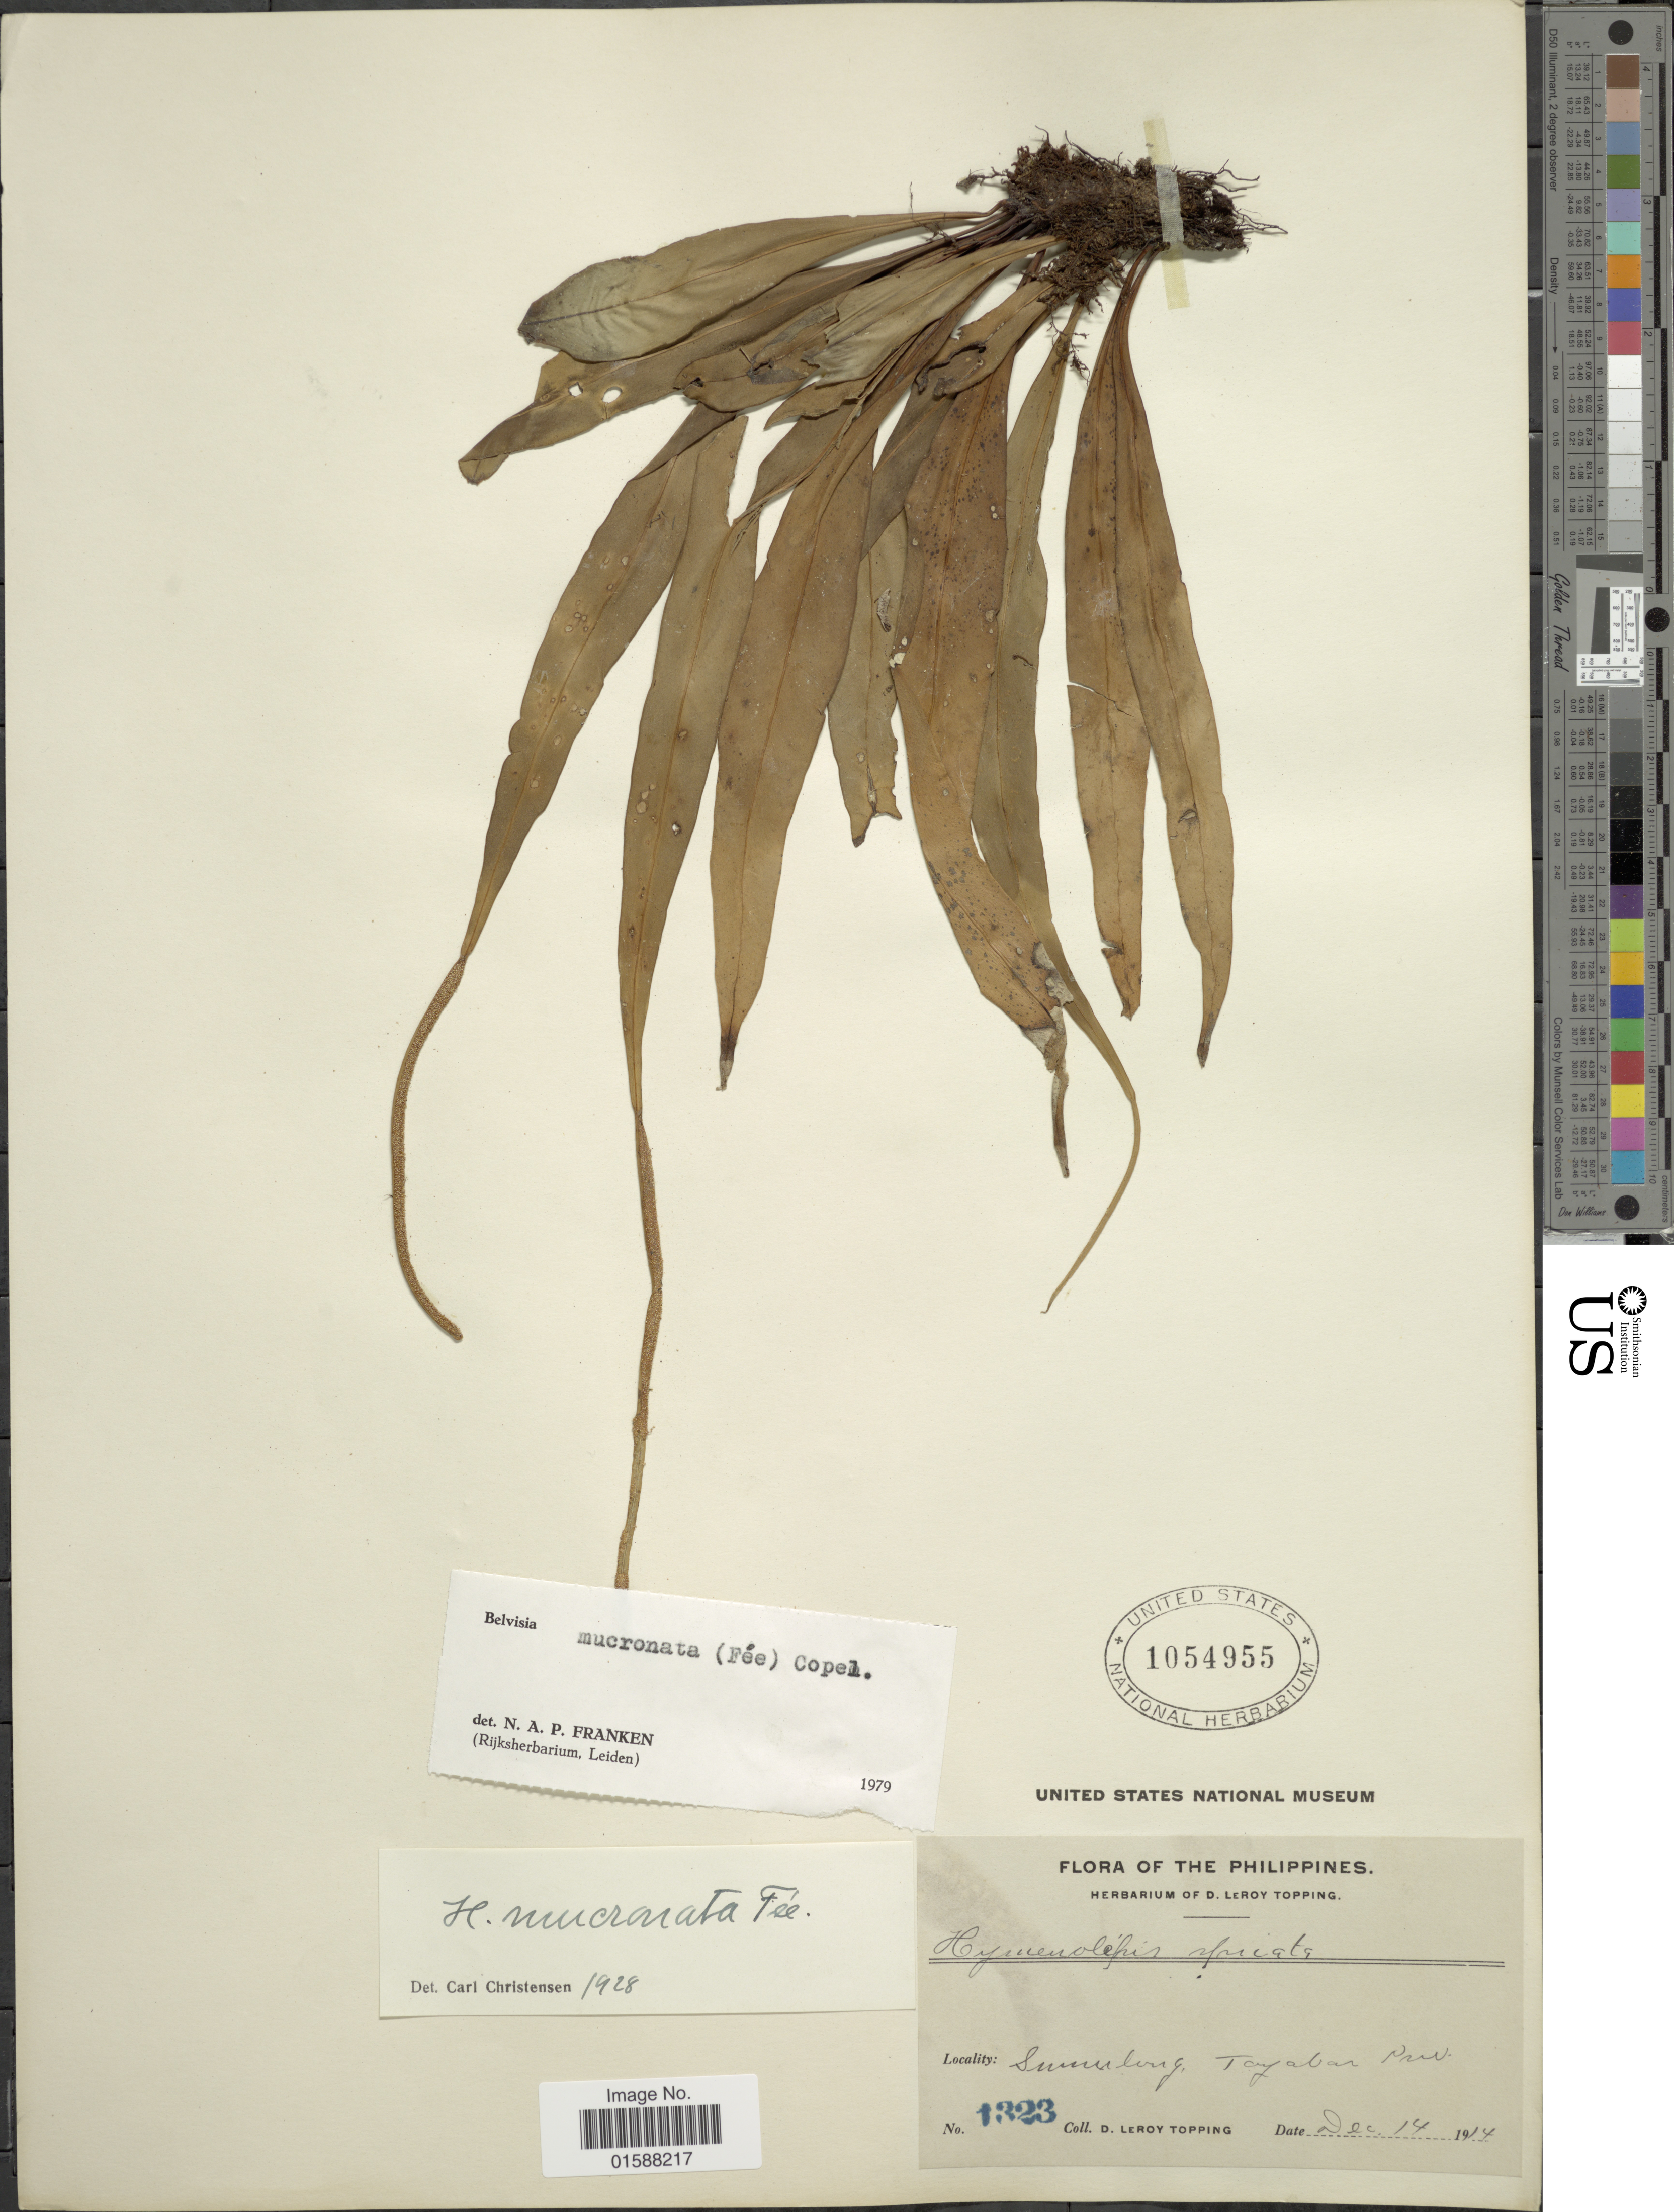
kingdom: Plantae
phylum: Tracheophyta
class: Polypodiopsida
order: Polypodiales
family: Polypodiaceae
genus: Lepisorus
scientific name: Lepisorus mucronatus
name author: (Fée) Li S. Wang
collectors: D. L. Topping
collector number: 1323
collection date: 1914-12-14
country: Philippines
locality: Sumulong, Tayabas Prov.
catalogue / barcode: US 1054955